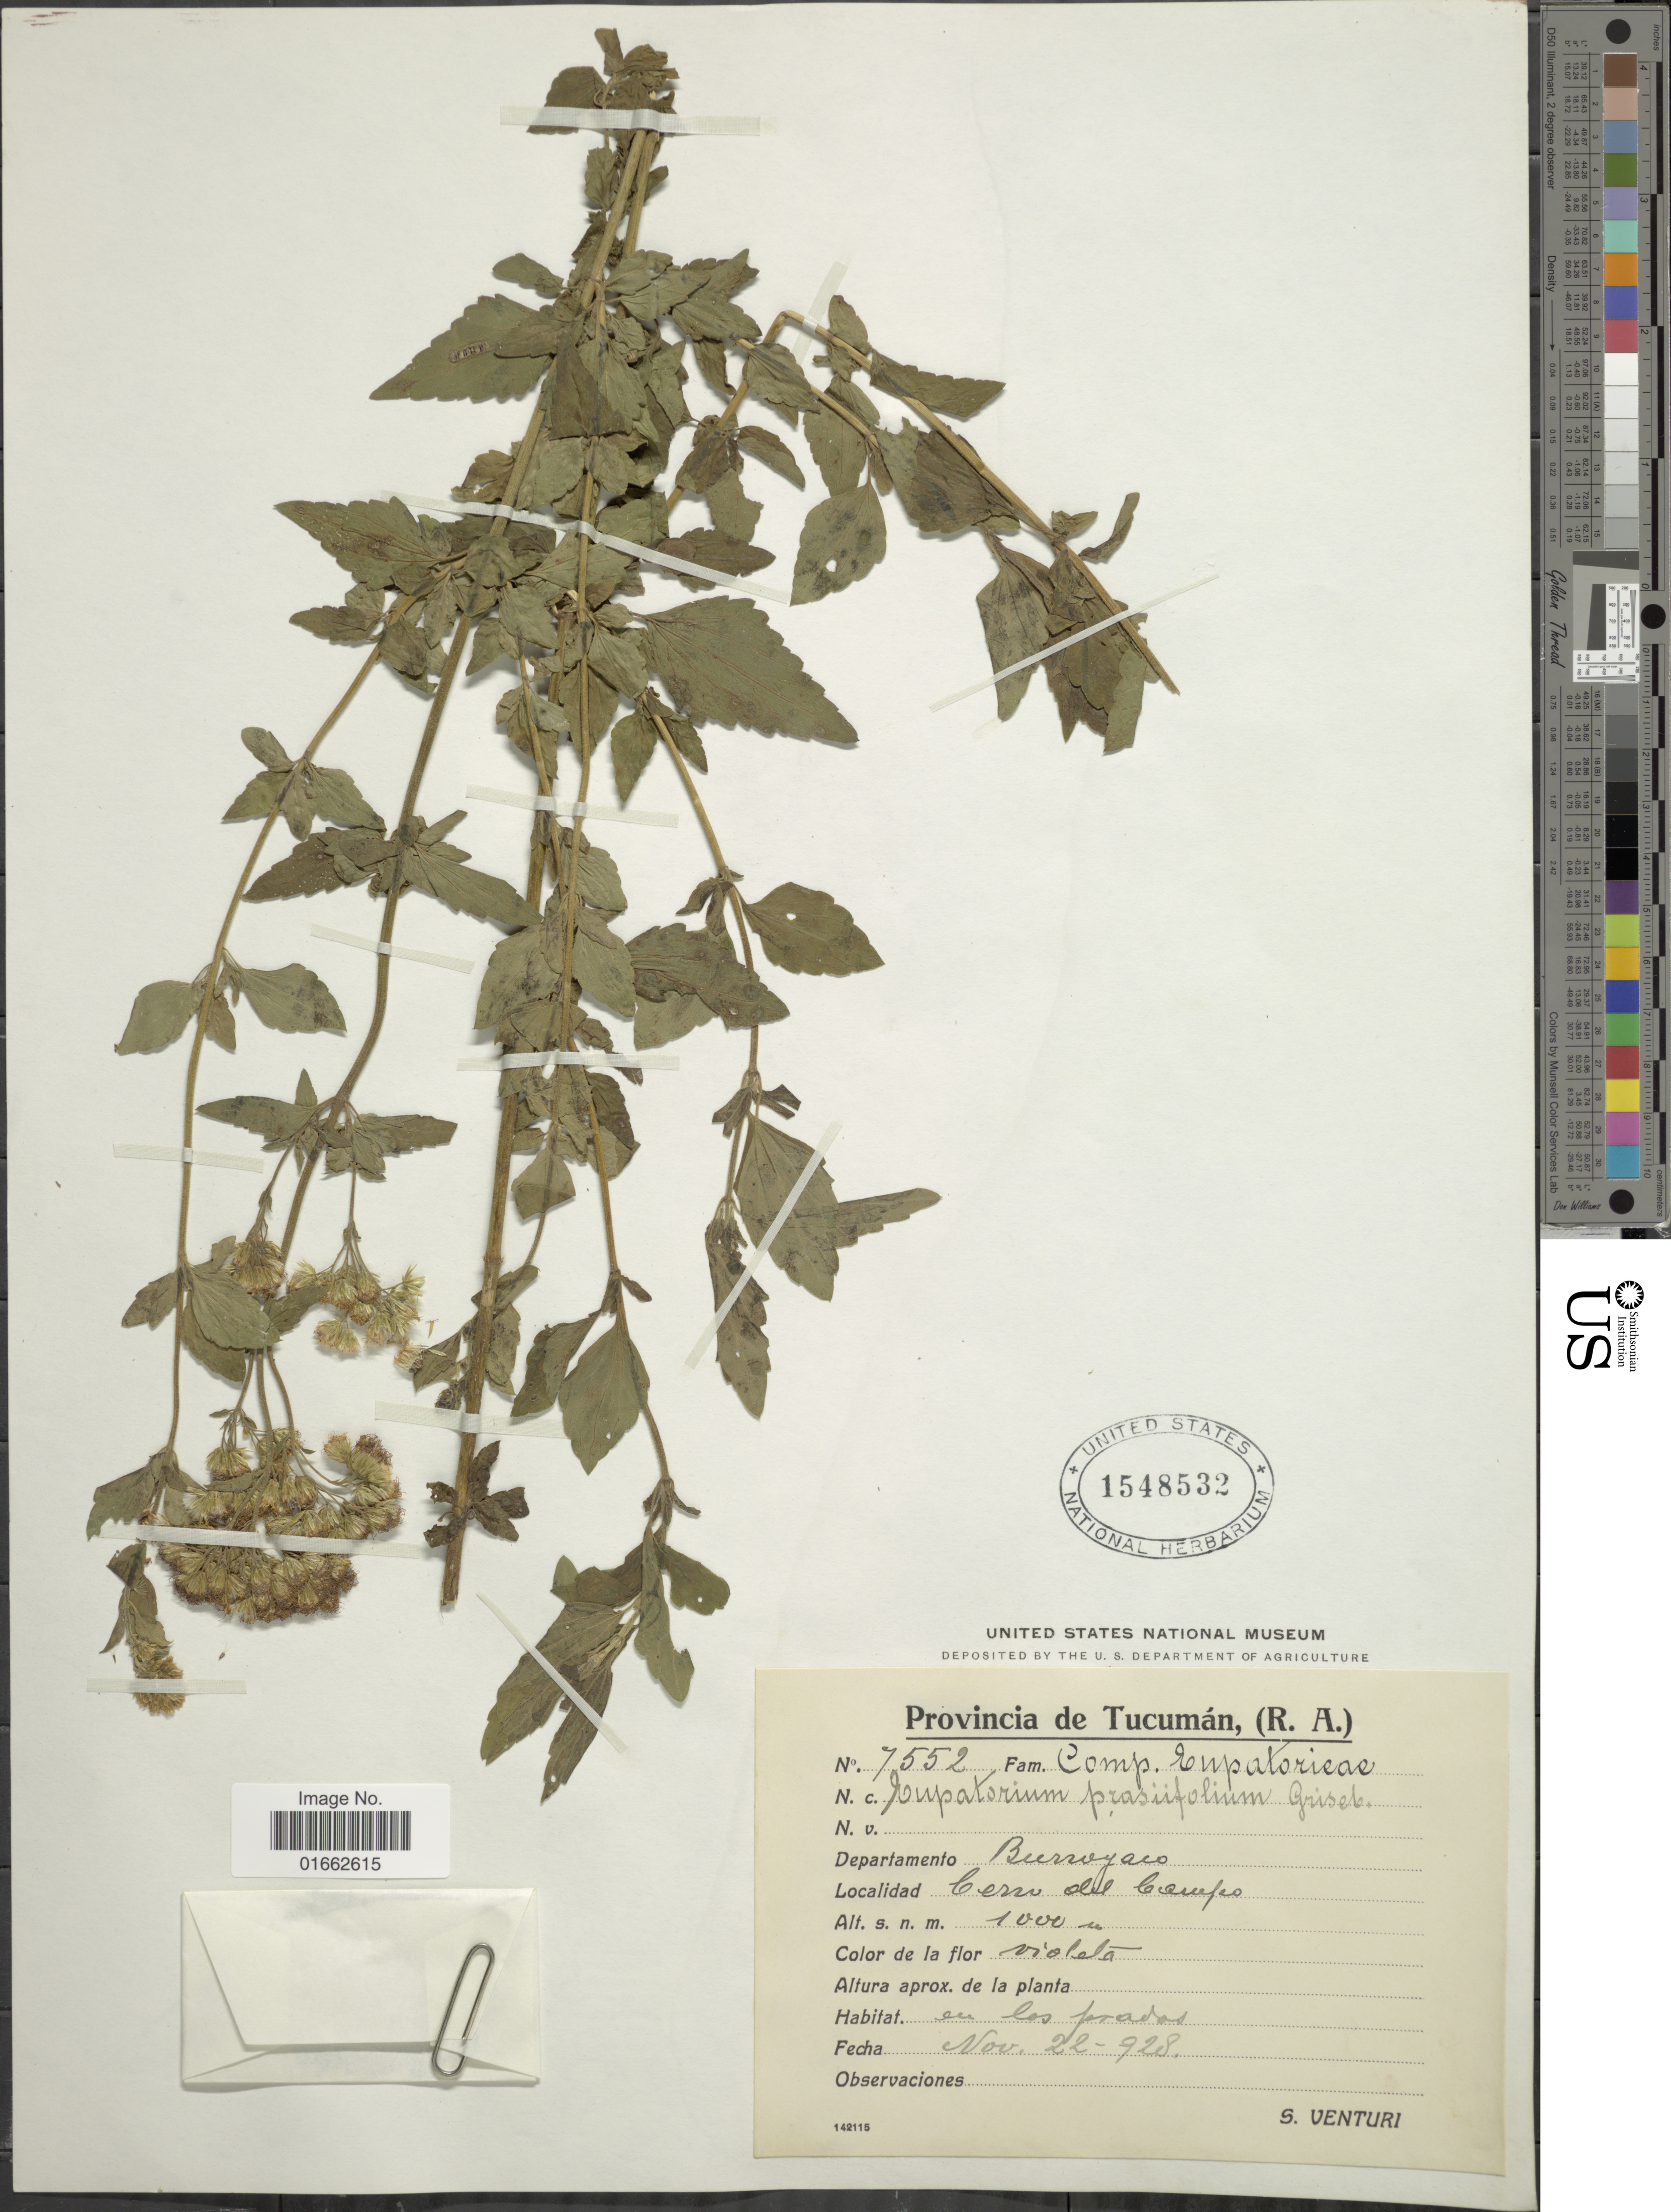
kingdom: Plantae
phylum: Tracheophyta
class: Magnoliopsida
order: Asterales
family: Asteraceae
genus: Fleischmannia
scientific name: Fleischmannia prasiifolia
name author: (Griseb.) R.M. King & H. Rob.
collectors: S. Venturi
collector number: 7552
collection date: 1928-11-22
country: Argentina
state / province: Tucuman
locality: (R.A.), Departamento Burroyaco, Cerro del Campo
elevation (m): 1000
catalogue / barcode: US 1548532